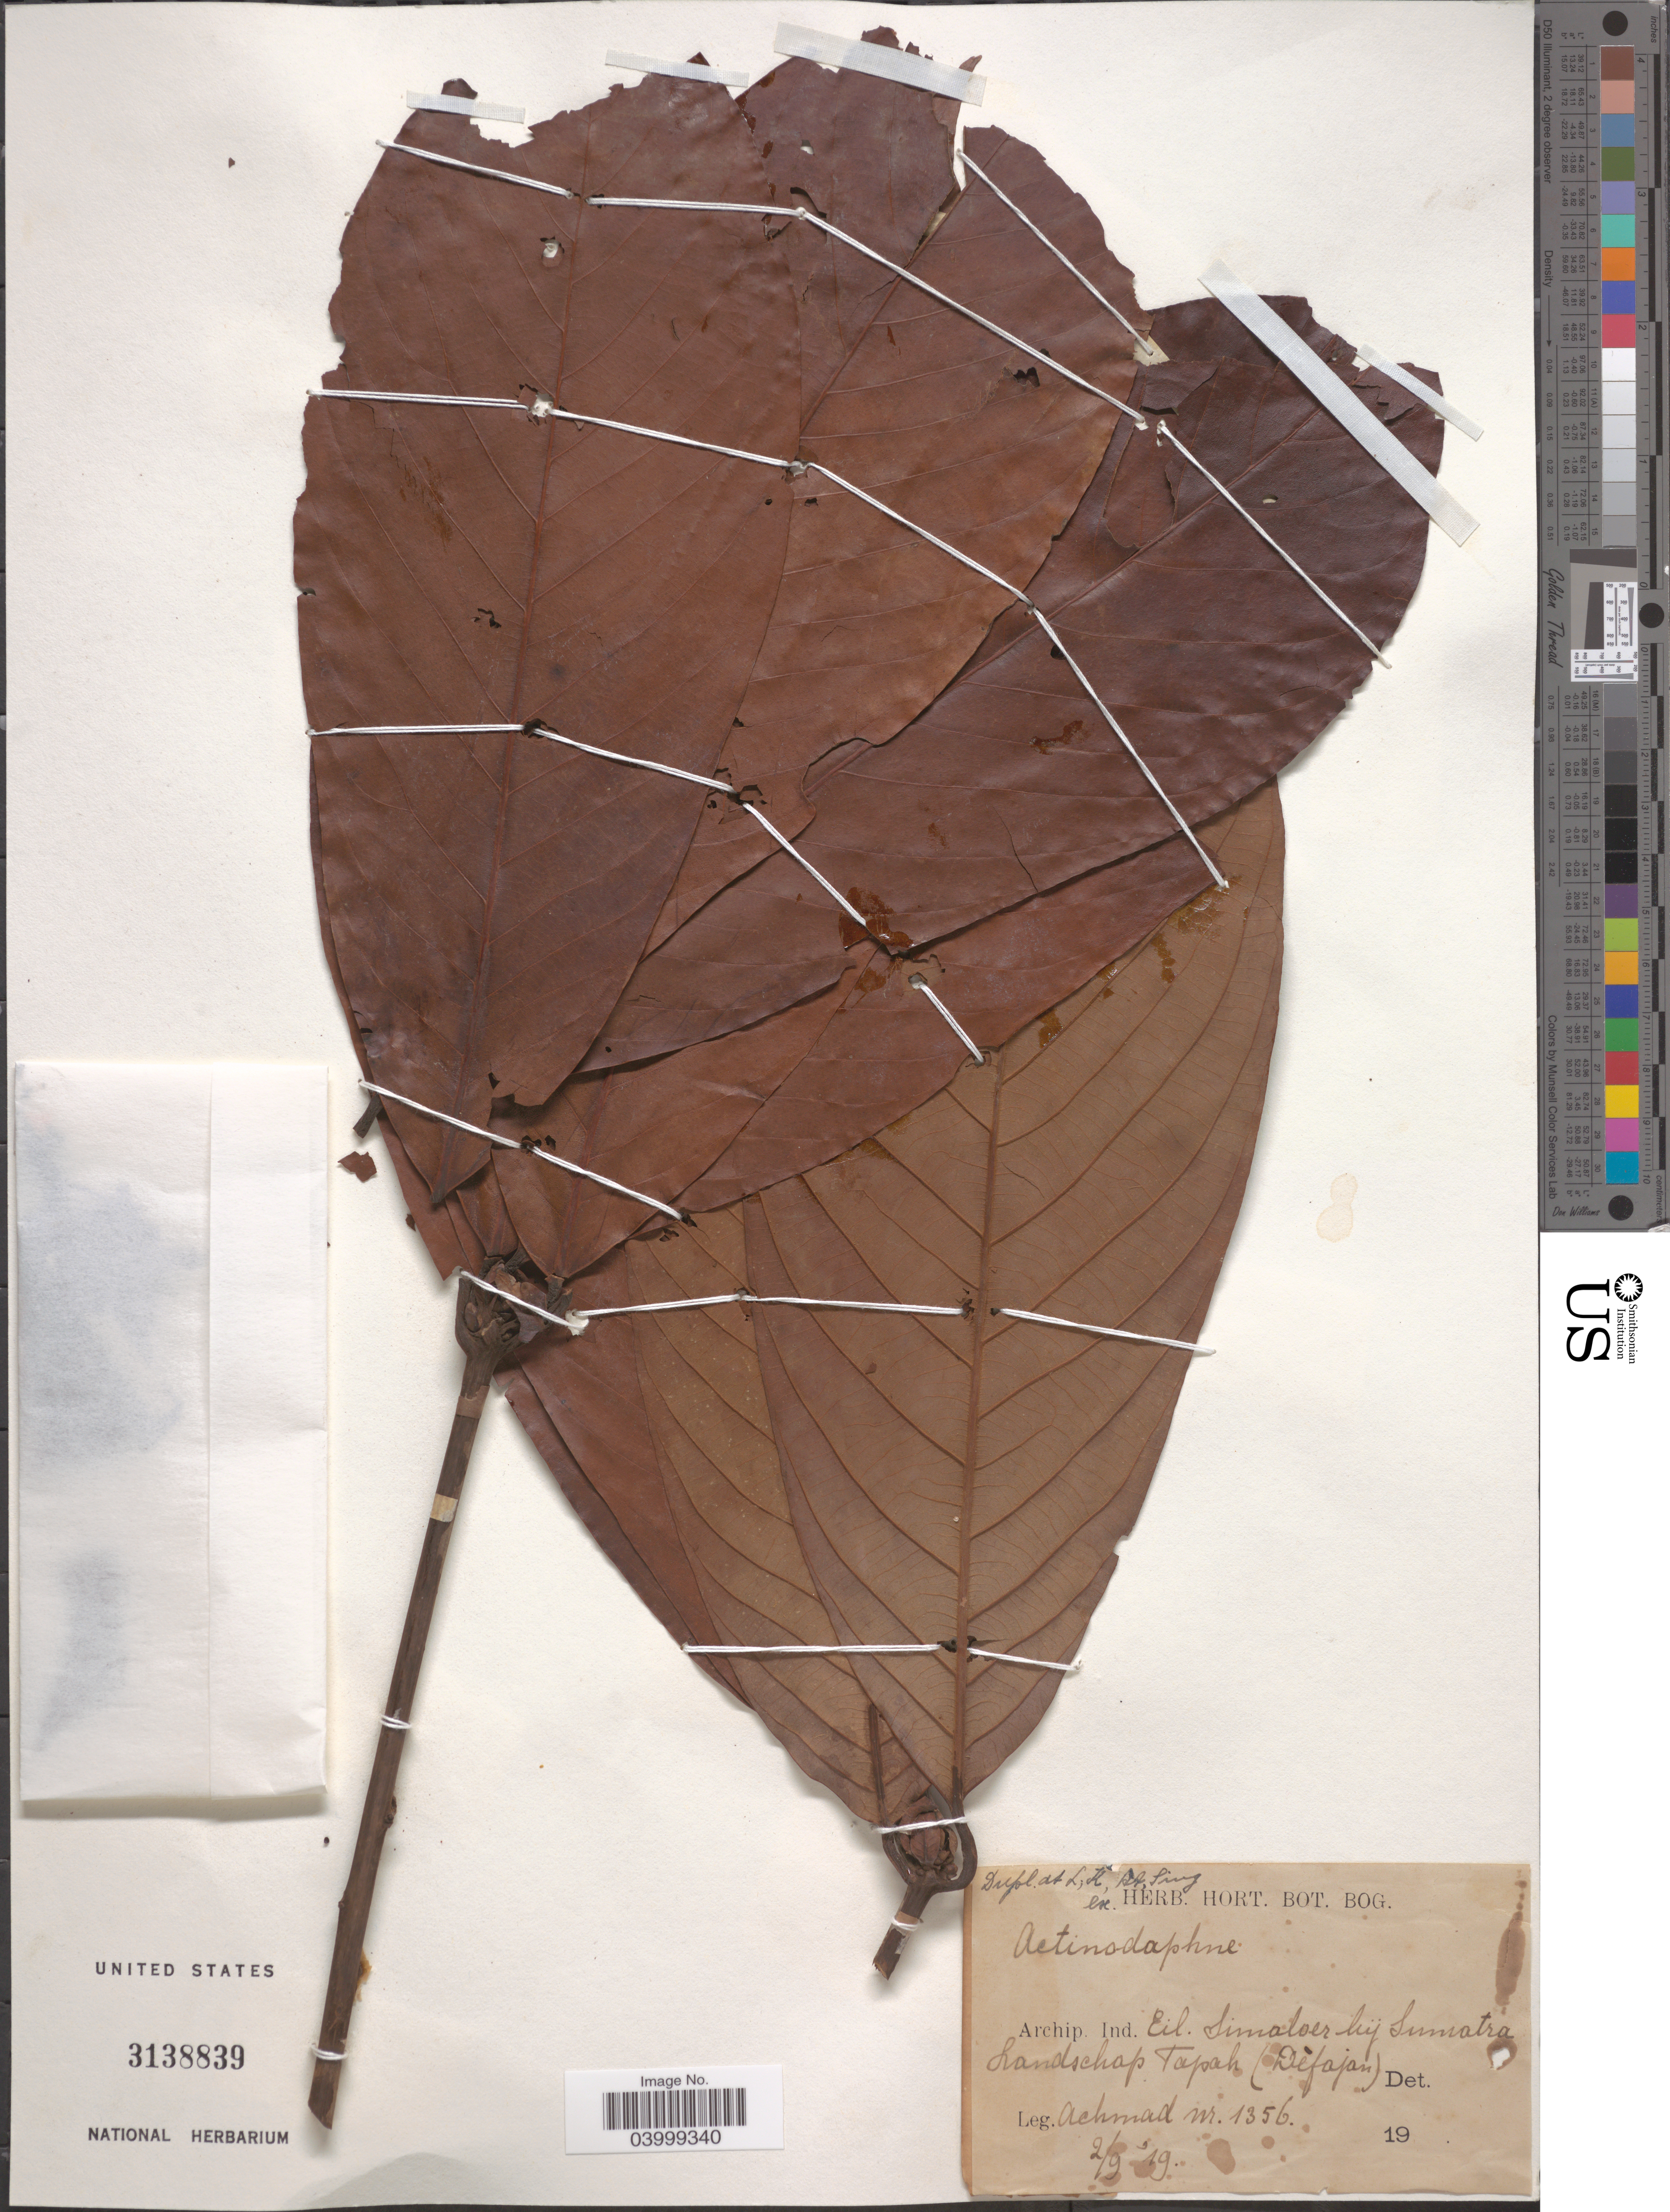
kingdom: Plantae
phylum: Tracheophyta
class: Magnoliopsida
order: Laurales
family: Lauraceae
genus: Actinodaphne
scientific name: Actinodaphne sp.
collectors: -- Achmad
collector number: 1356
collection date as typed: Transcribed d/m/y: 2/9/19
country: Indonesia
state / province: Sumatra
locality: Archip. Ind. Eil. Simaloer bij Sumatra Landschap Tapah (Defajan).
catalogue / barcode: US 3138839